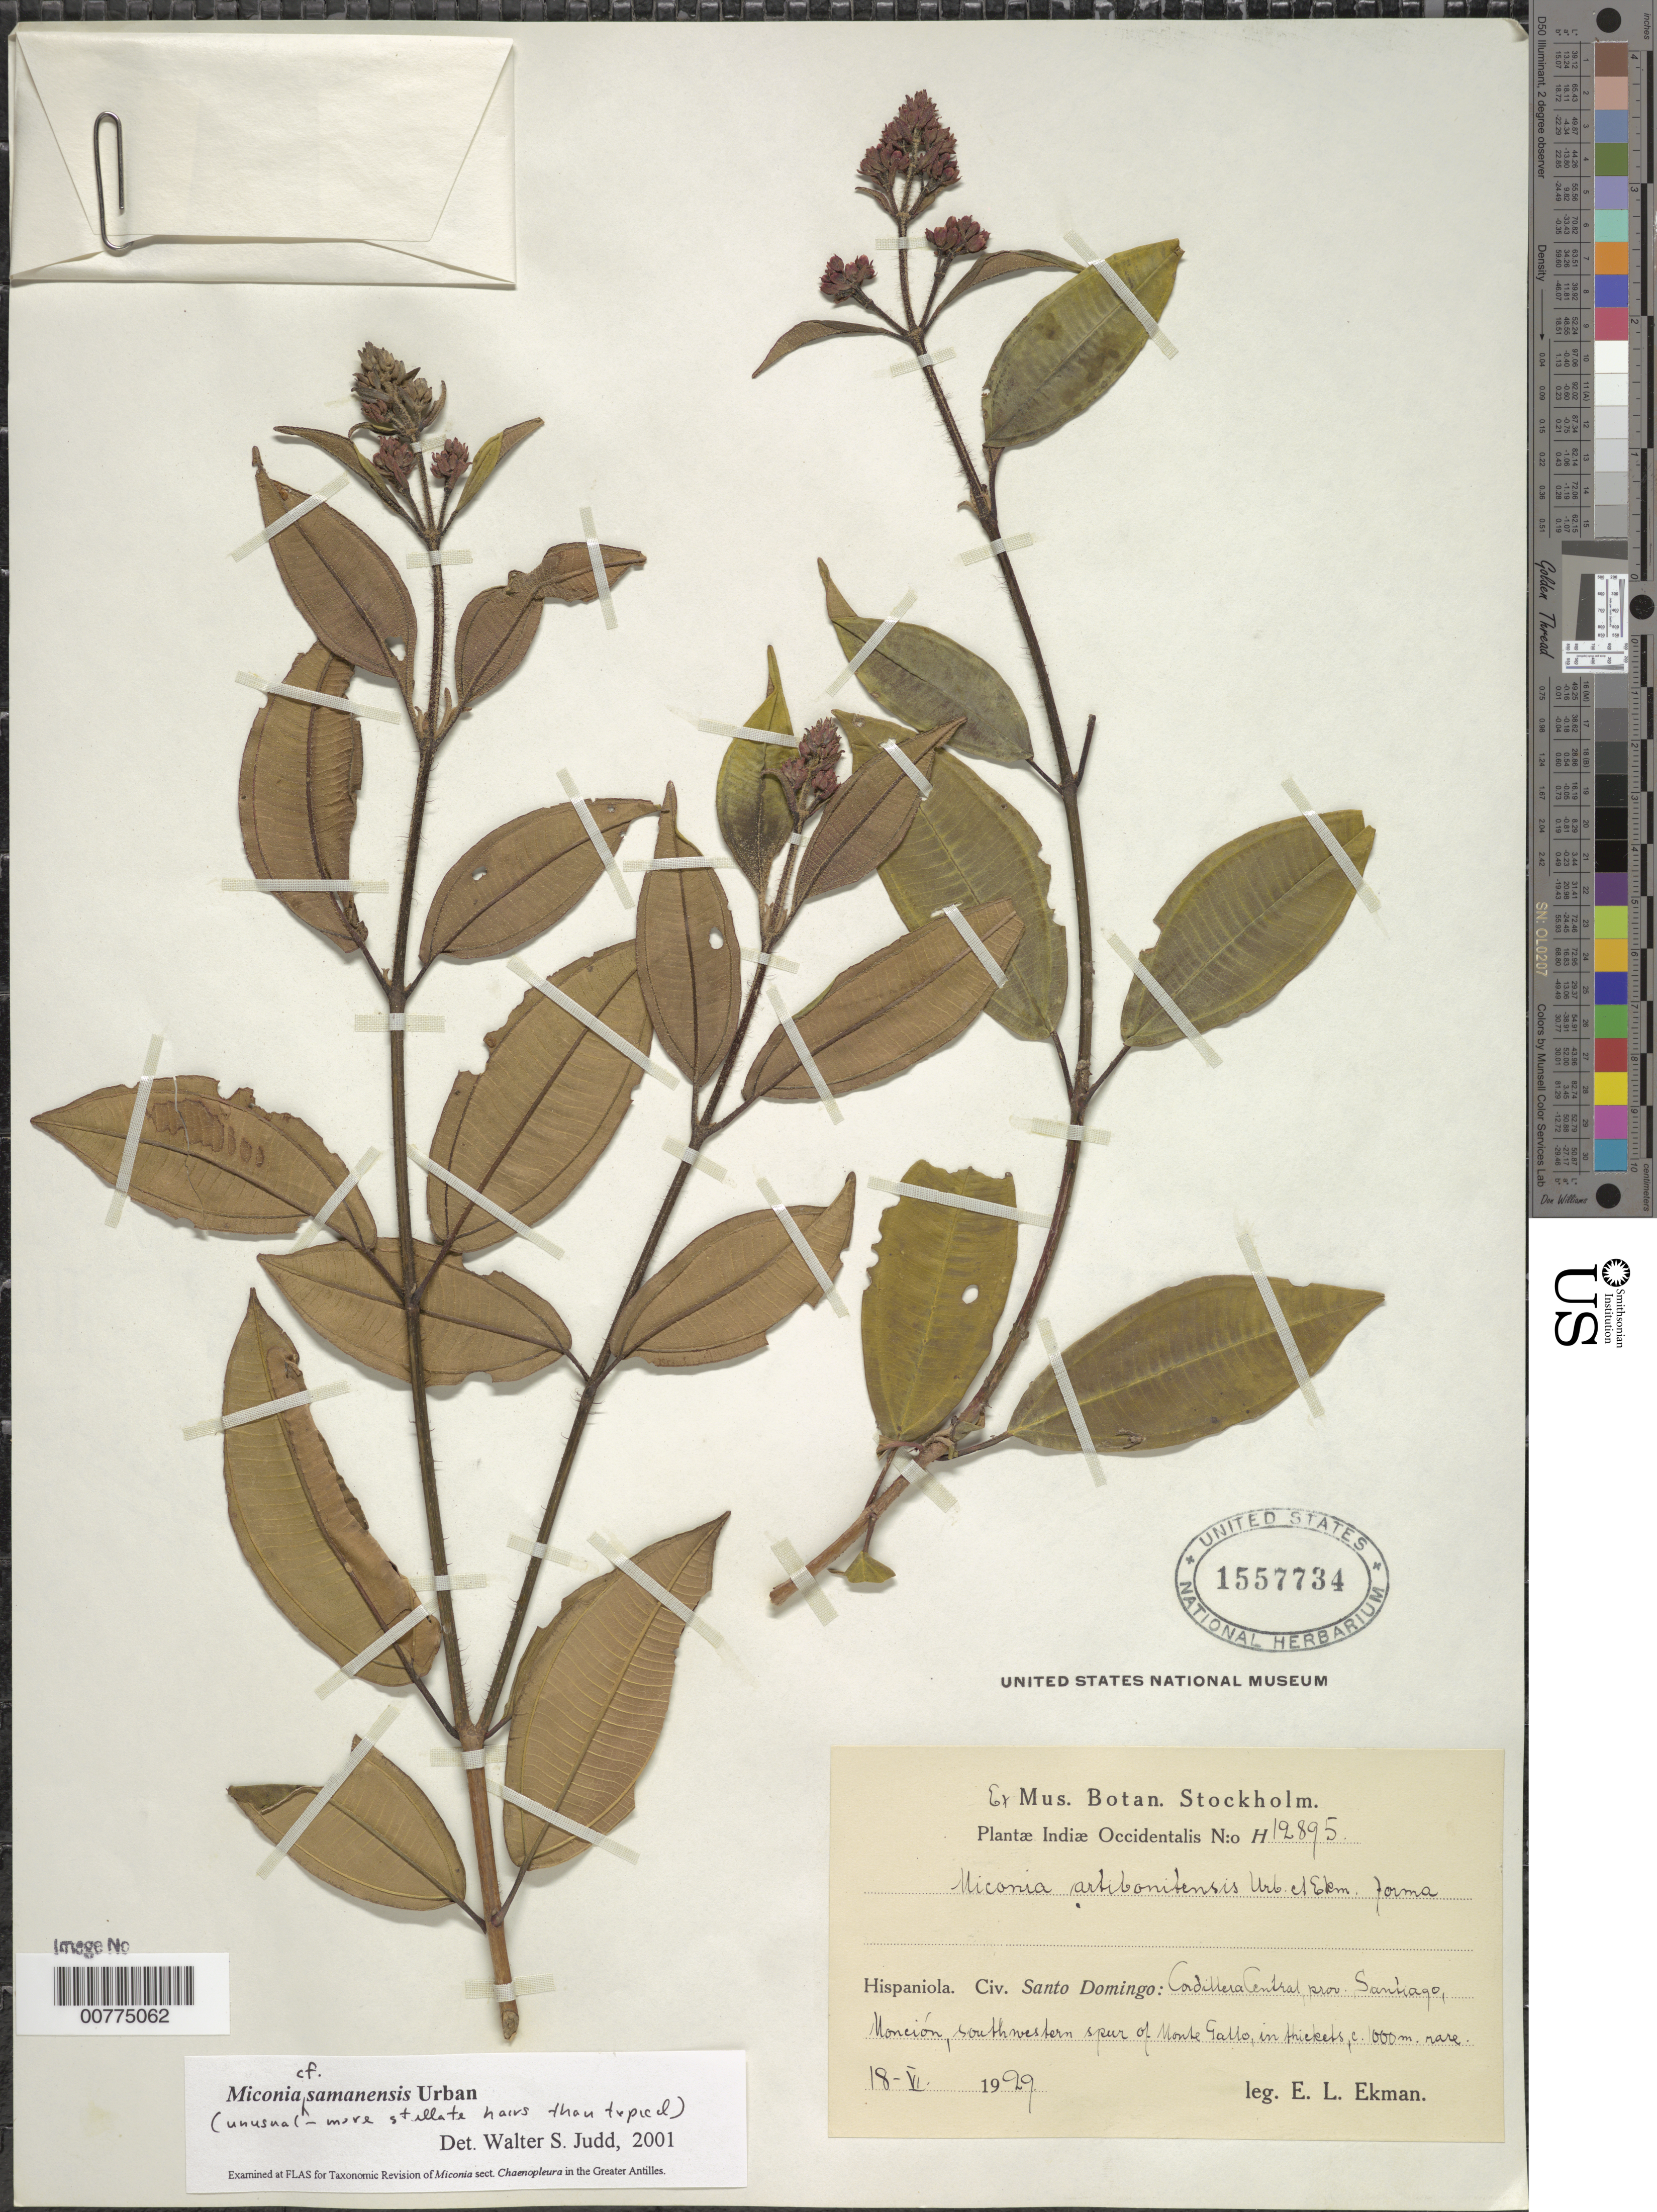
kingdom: Plantae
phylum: Tracheophyta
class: Magnoliopsida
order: Myrtales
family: Melastomataceae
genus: Miconia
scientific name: Miconia samanensis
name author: Urb.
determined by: Judd, Walter S.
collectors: E. L. Ekman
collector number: H 12895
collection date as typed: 18 Jun 1929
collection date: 1929-06-18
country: Dominican Republic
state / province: Santiago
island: Hispaniola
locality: Cordillera Central, Monción, southwestern spur of Monte Gallo.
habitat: In thickets.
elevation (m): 1000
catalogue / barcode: US 1557734